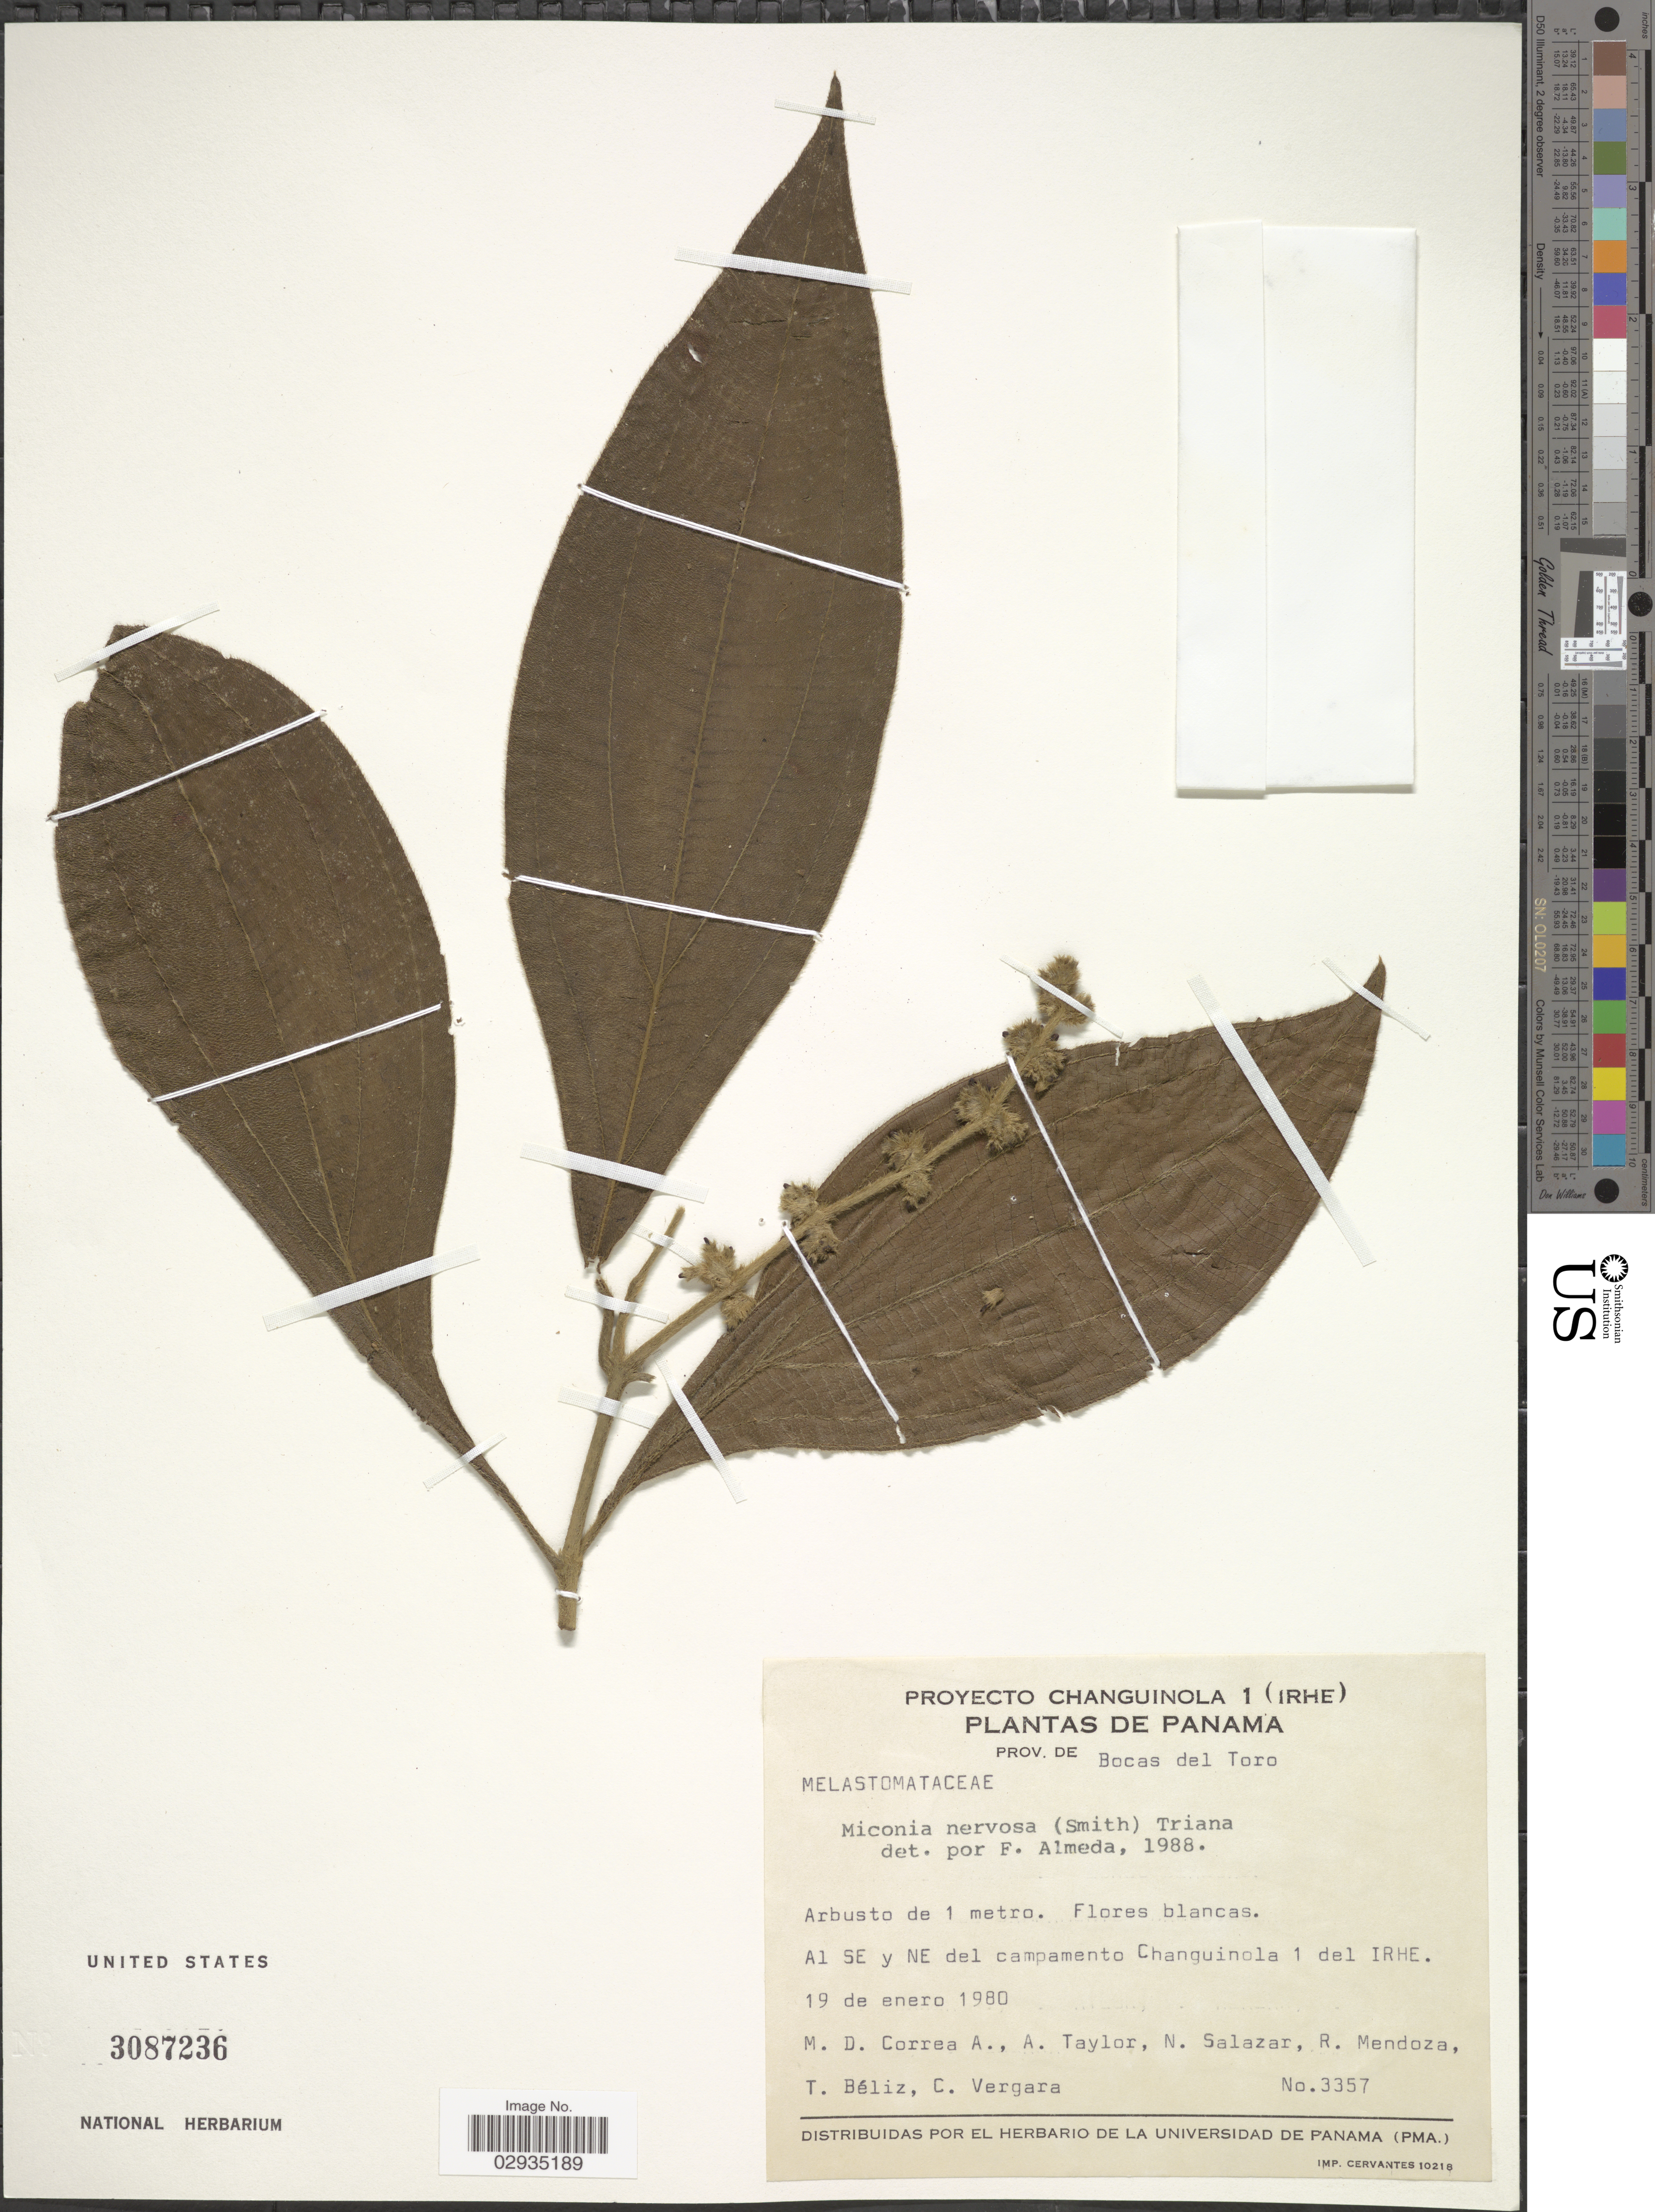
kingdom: Plantae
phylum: Tracheophyta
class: Magnoliopsida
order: Myrtales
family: Melastomataceae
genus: Miconia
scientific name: Miconia nervosa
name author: (Sm.) Triana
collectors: M. D. Corrêa-A., A. Taylor, N. Salazar, R. Mendoza & et al.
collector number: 3357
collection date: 1980-01-19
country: Panama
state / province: Bocas del Toro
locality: Al SE y NE del campamento Changuinola 1 del IRHE.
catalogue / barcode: US 3087236